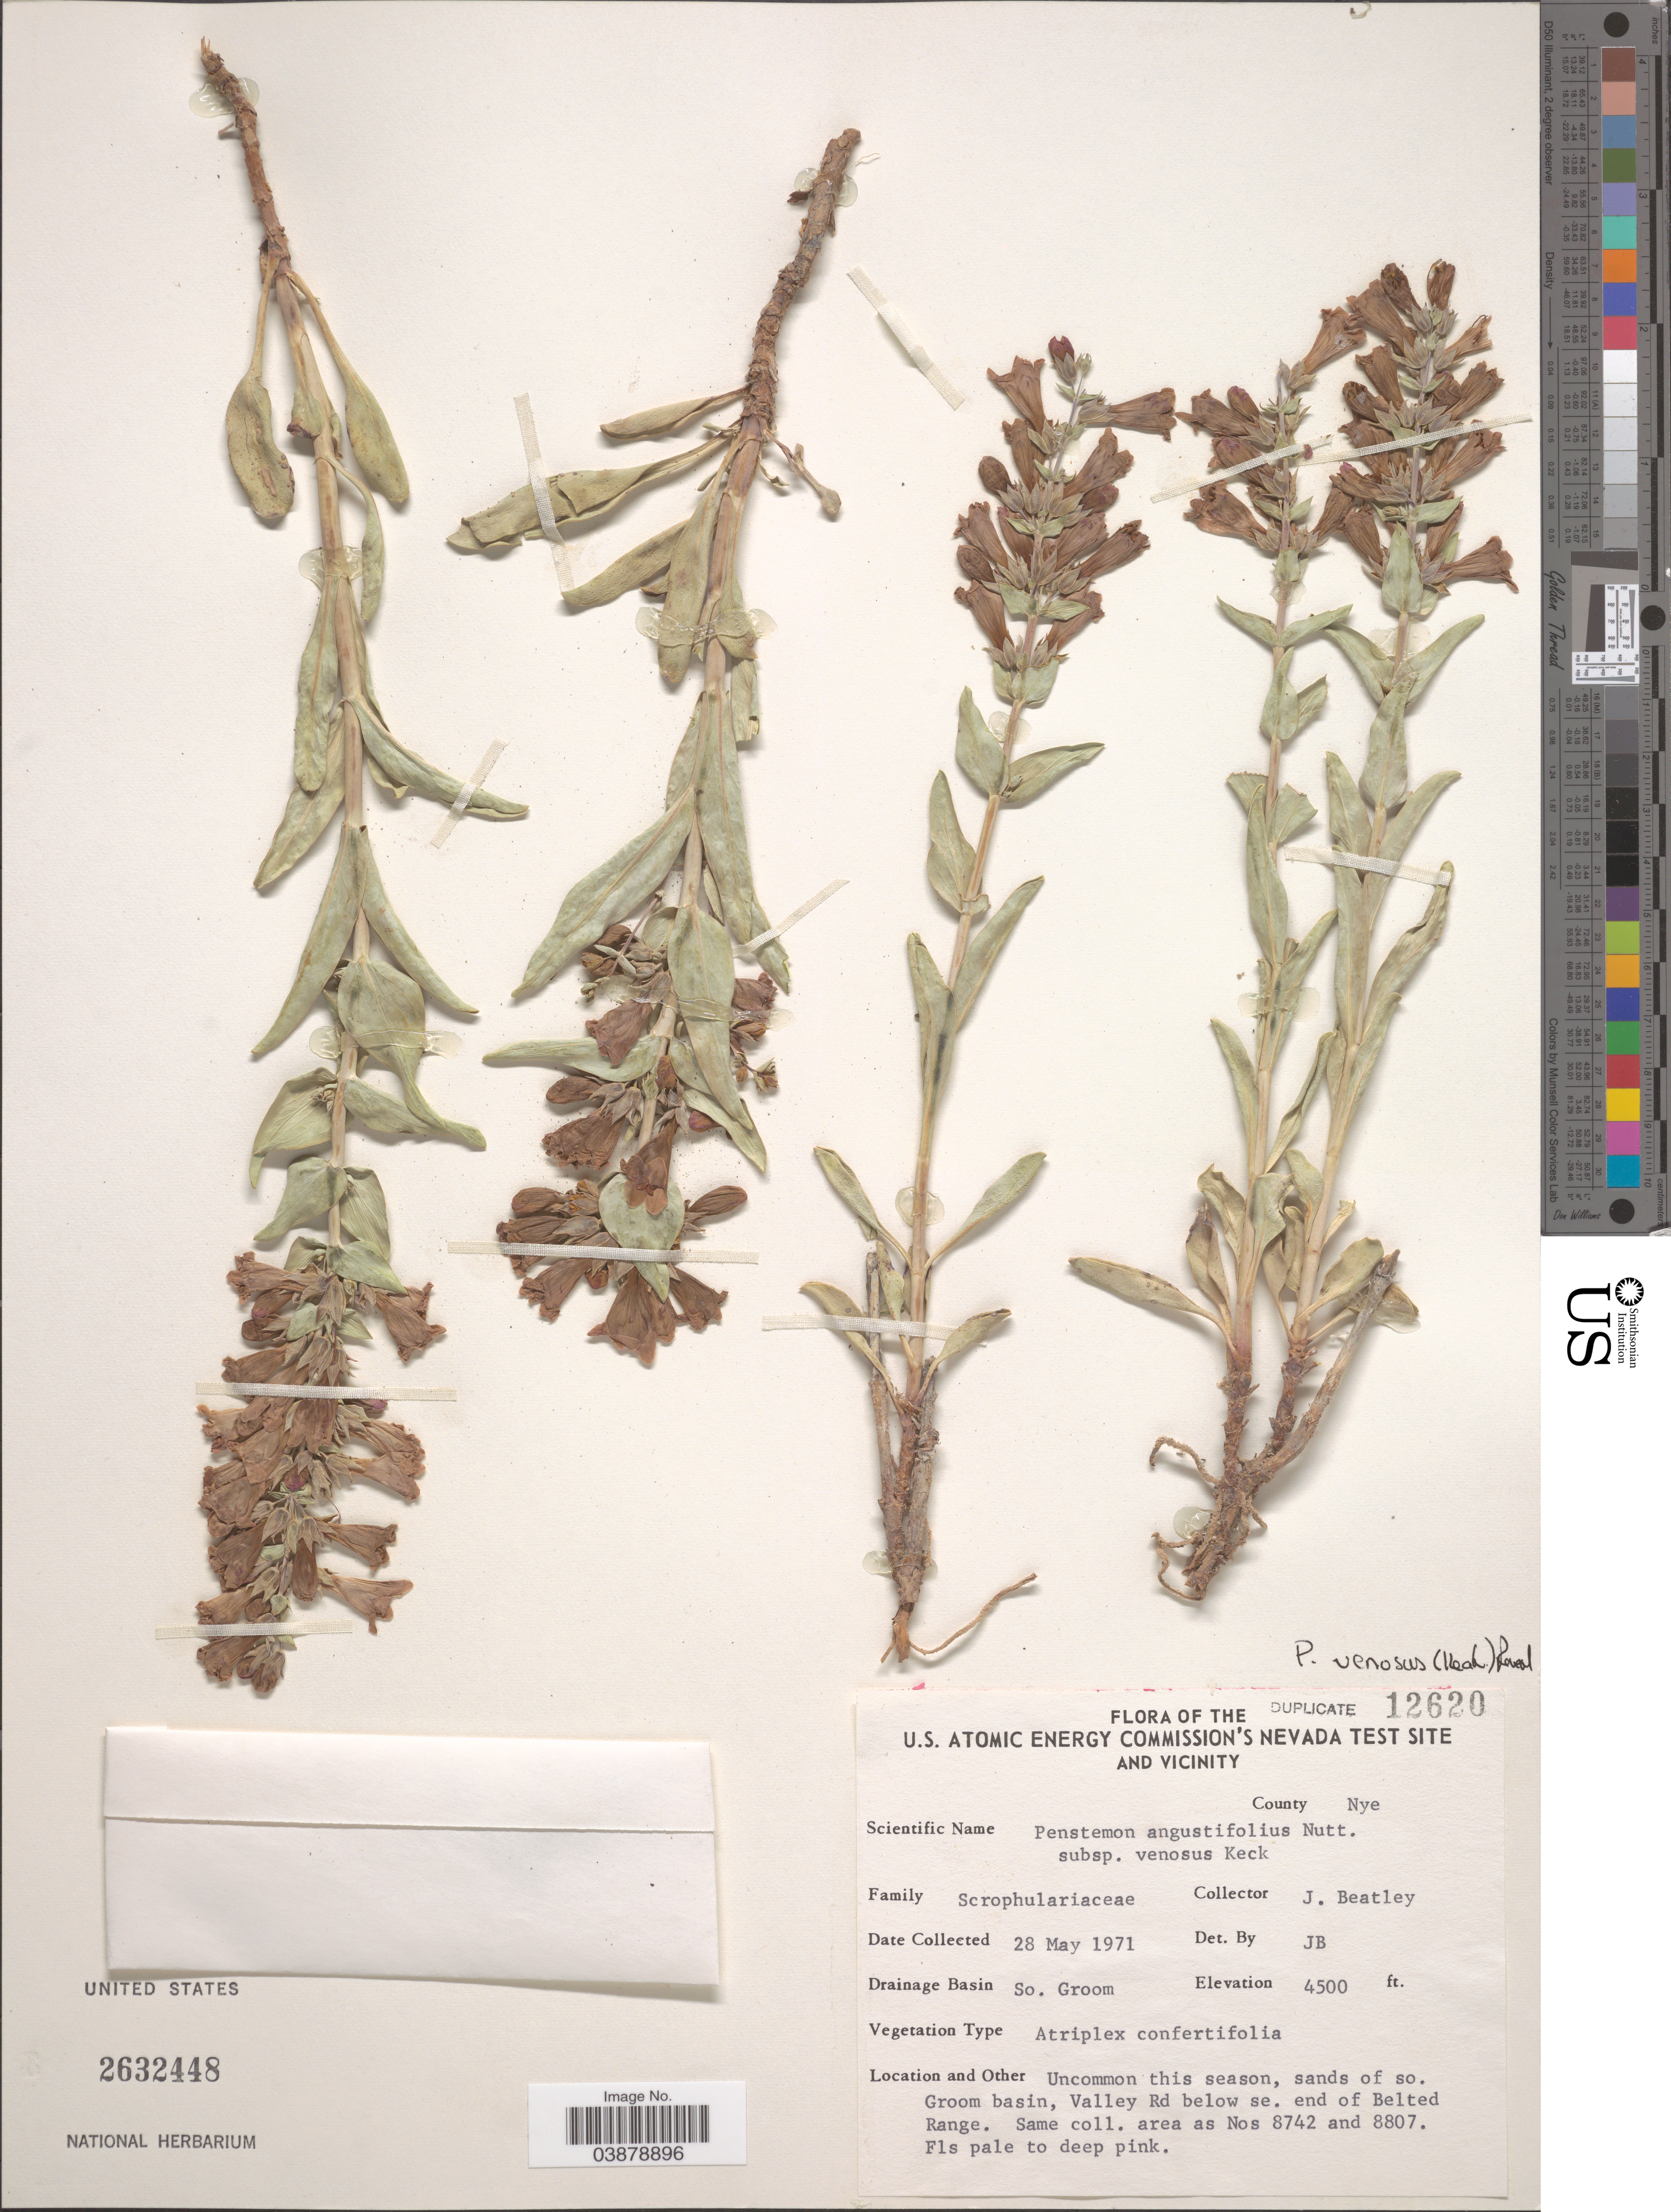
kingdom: Plantae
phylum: Tracheophyta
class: Magnoliopsida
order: Lamiales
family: Plantaginaceae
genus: Penstemon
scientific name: Penstemon venosus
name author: (D.D. Keck) Reveal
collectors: J. C. Beatley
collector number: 12620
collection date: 1971-05-28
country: United States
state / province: Nevada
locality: U.S. Atomic Engery Commission's Nevada Test Site and Vicinity. County Nye. Drainage Basin So. Groom. Sands of so. Groom basin, Valley Rd below se. end of Belted Range.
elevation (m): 1372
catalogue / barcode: US 2632448